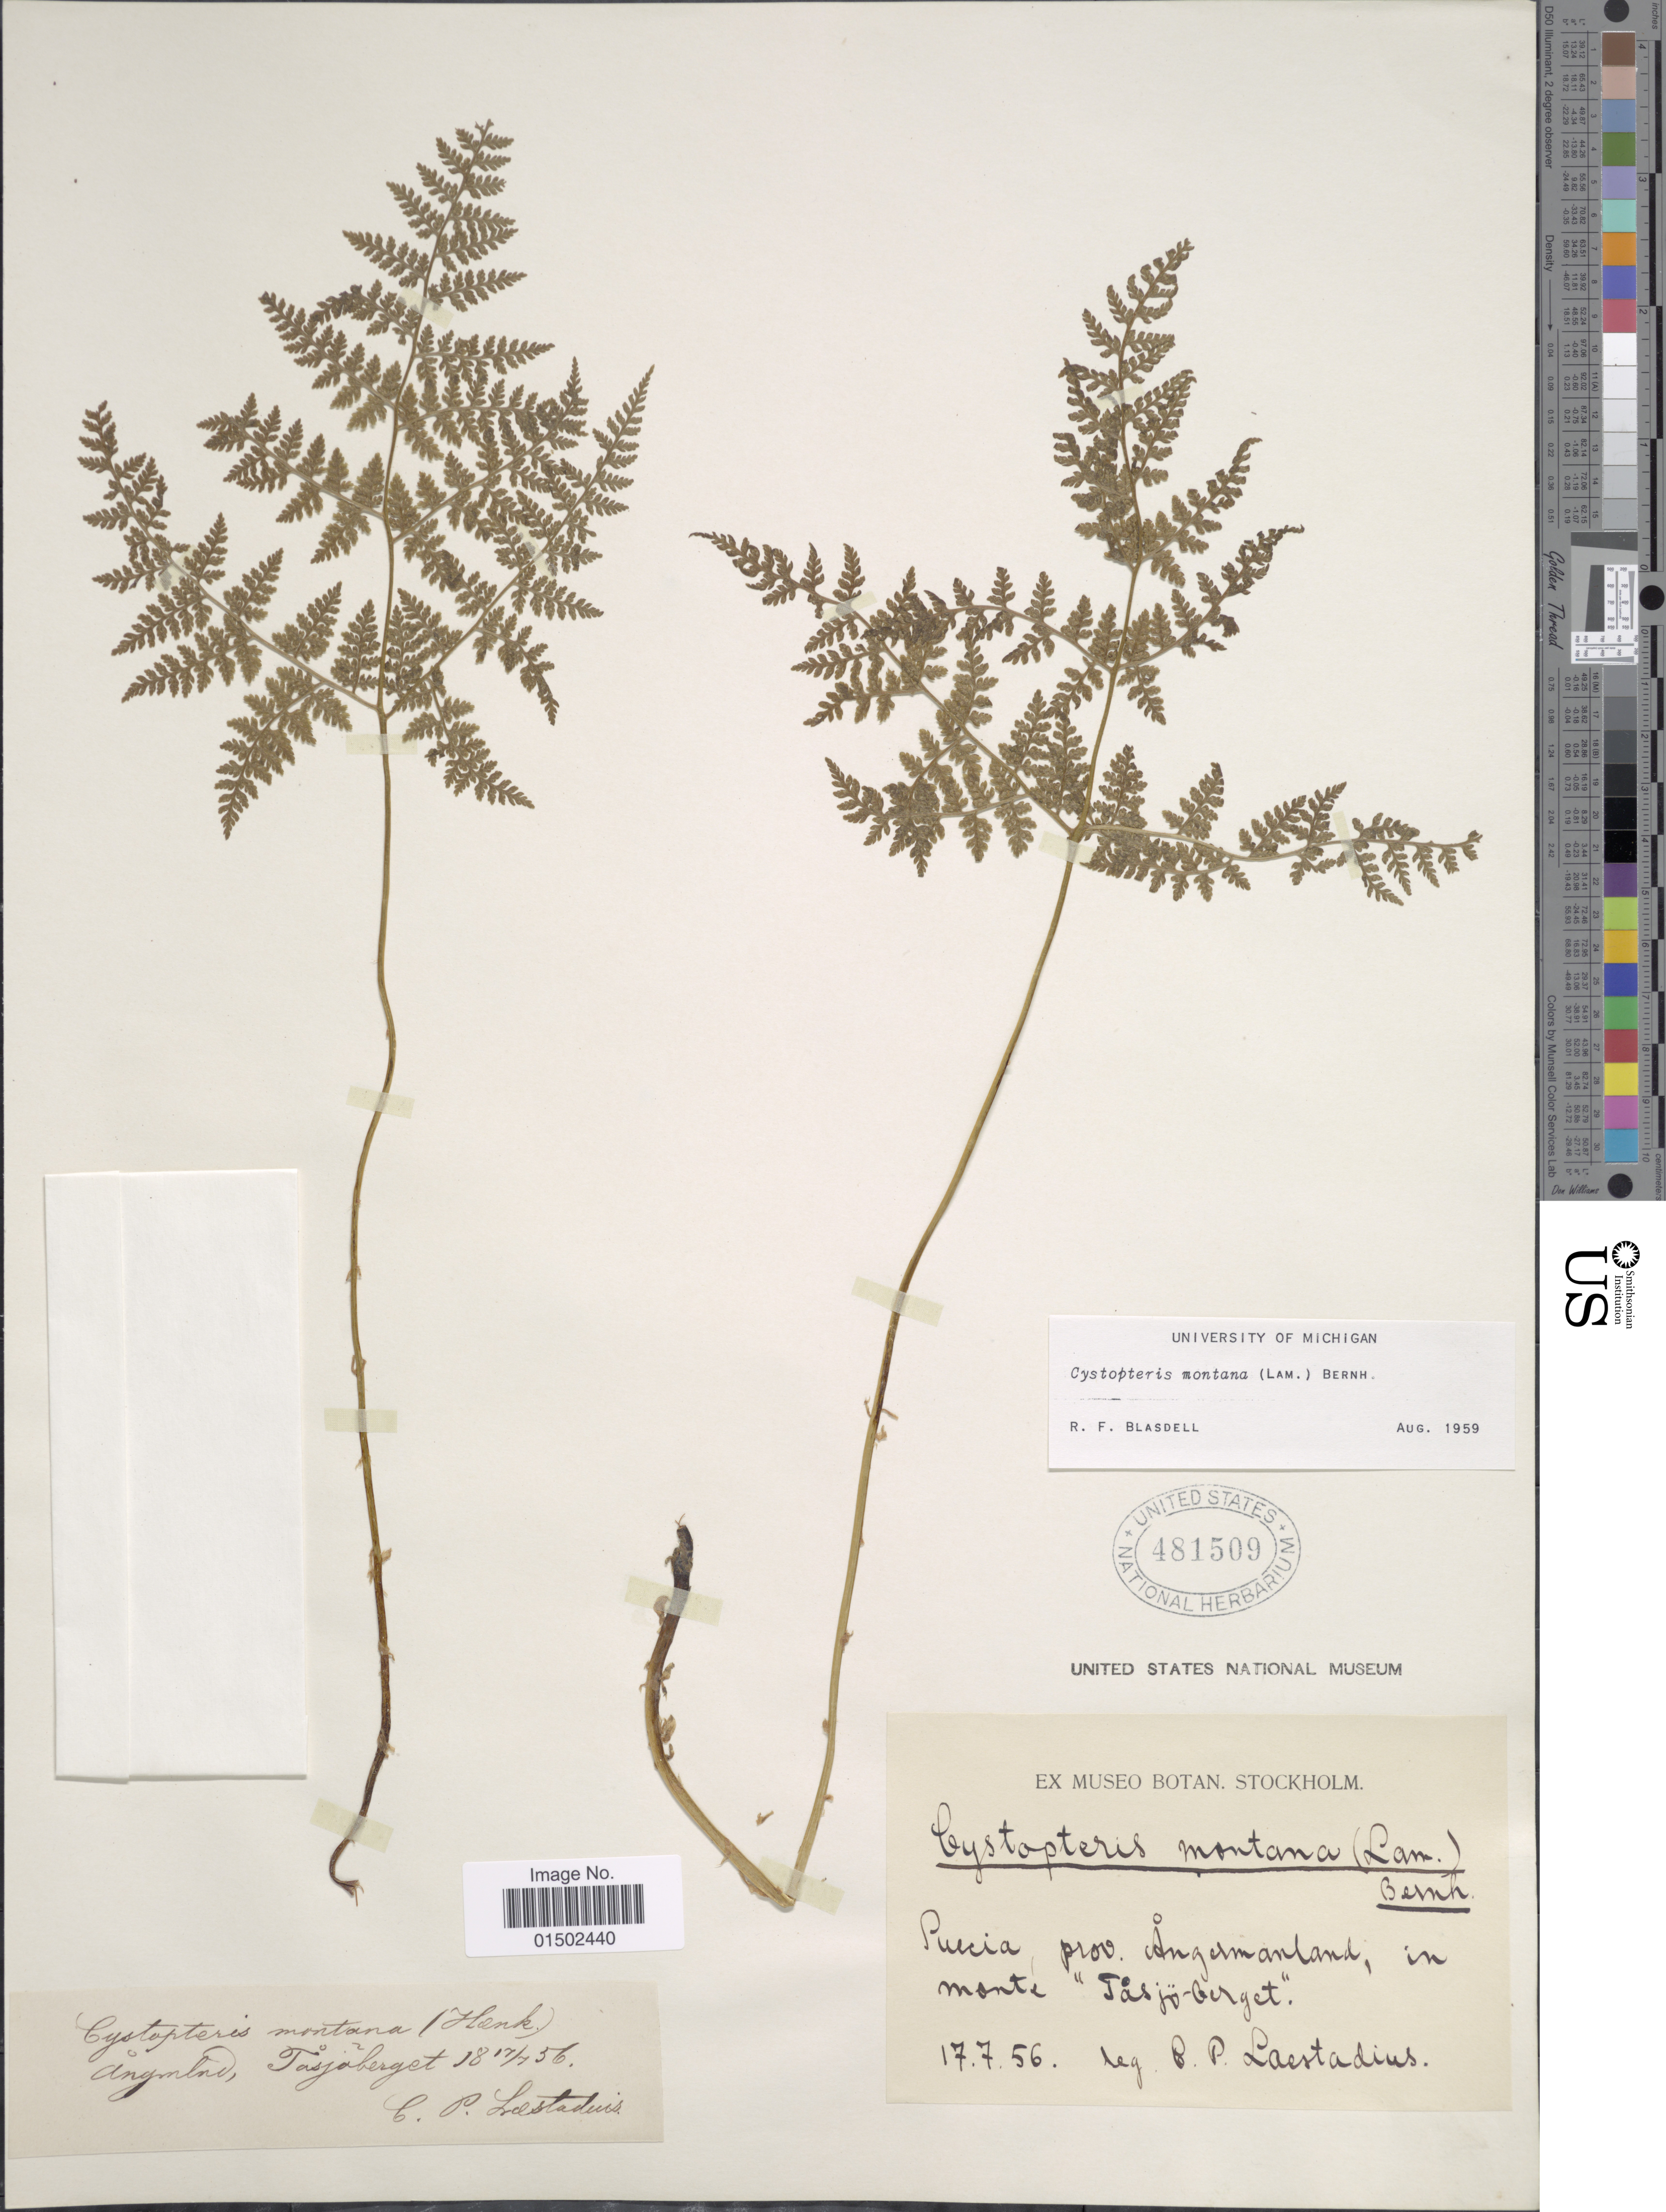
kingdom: Plantae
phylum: Tracheophyta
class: Polypodiopsida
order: Polypodiales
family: Cystopteridaceae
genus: Cystopteris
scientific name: Cystopteris montana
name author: (Lam.) Desv.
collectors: C. Laestadius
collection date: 1856-07-17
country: Sweden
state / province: Västernorrland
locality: Puecia, prov. Angermanland, in monte "Tasjoberget".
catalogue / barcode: US 481509